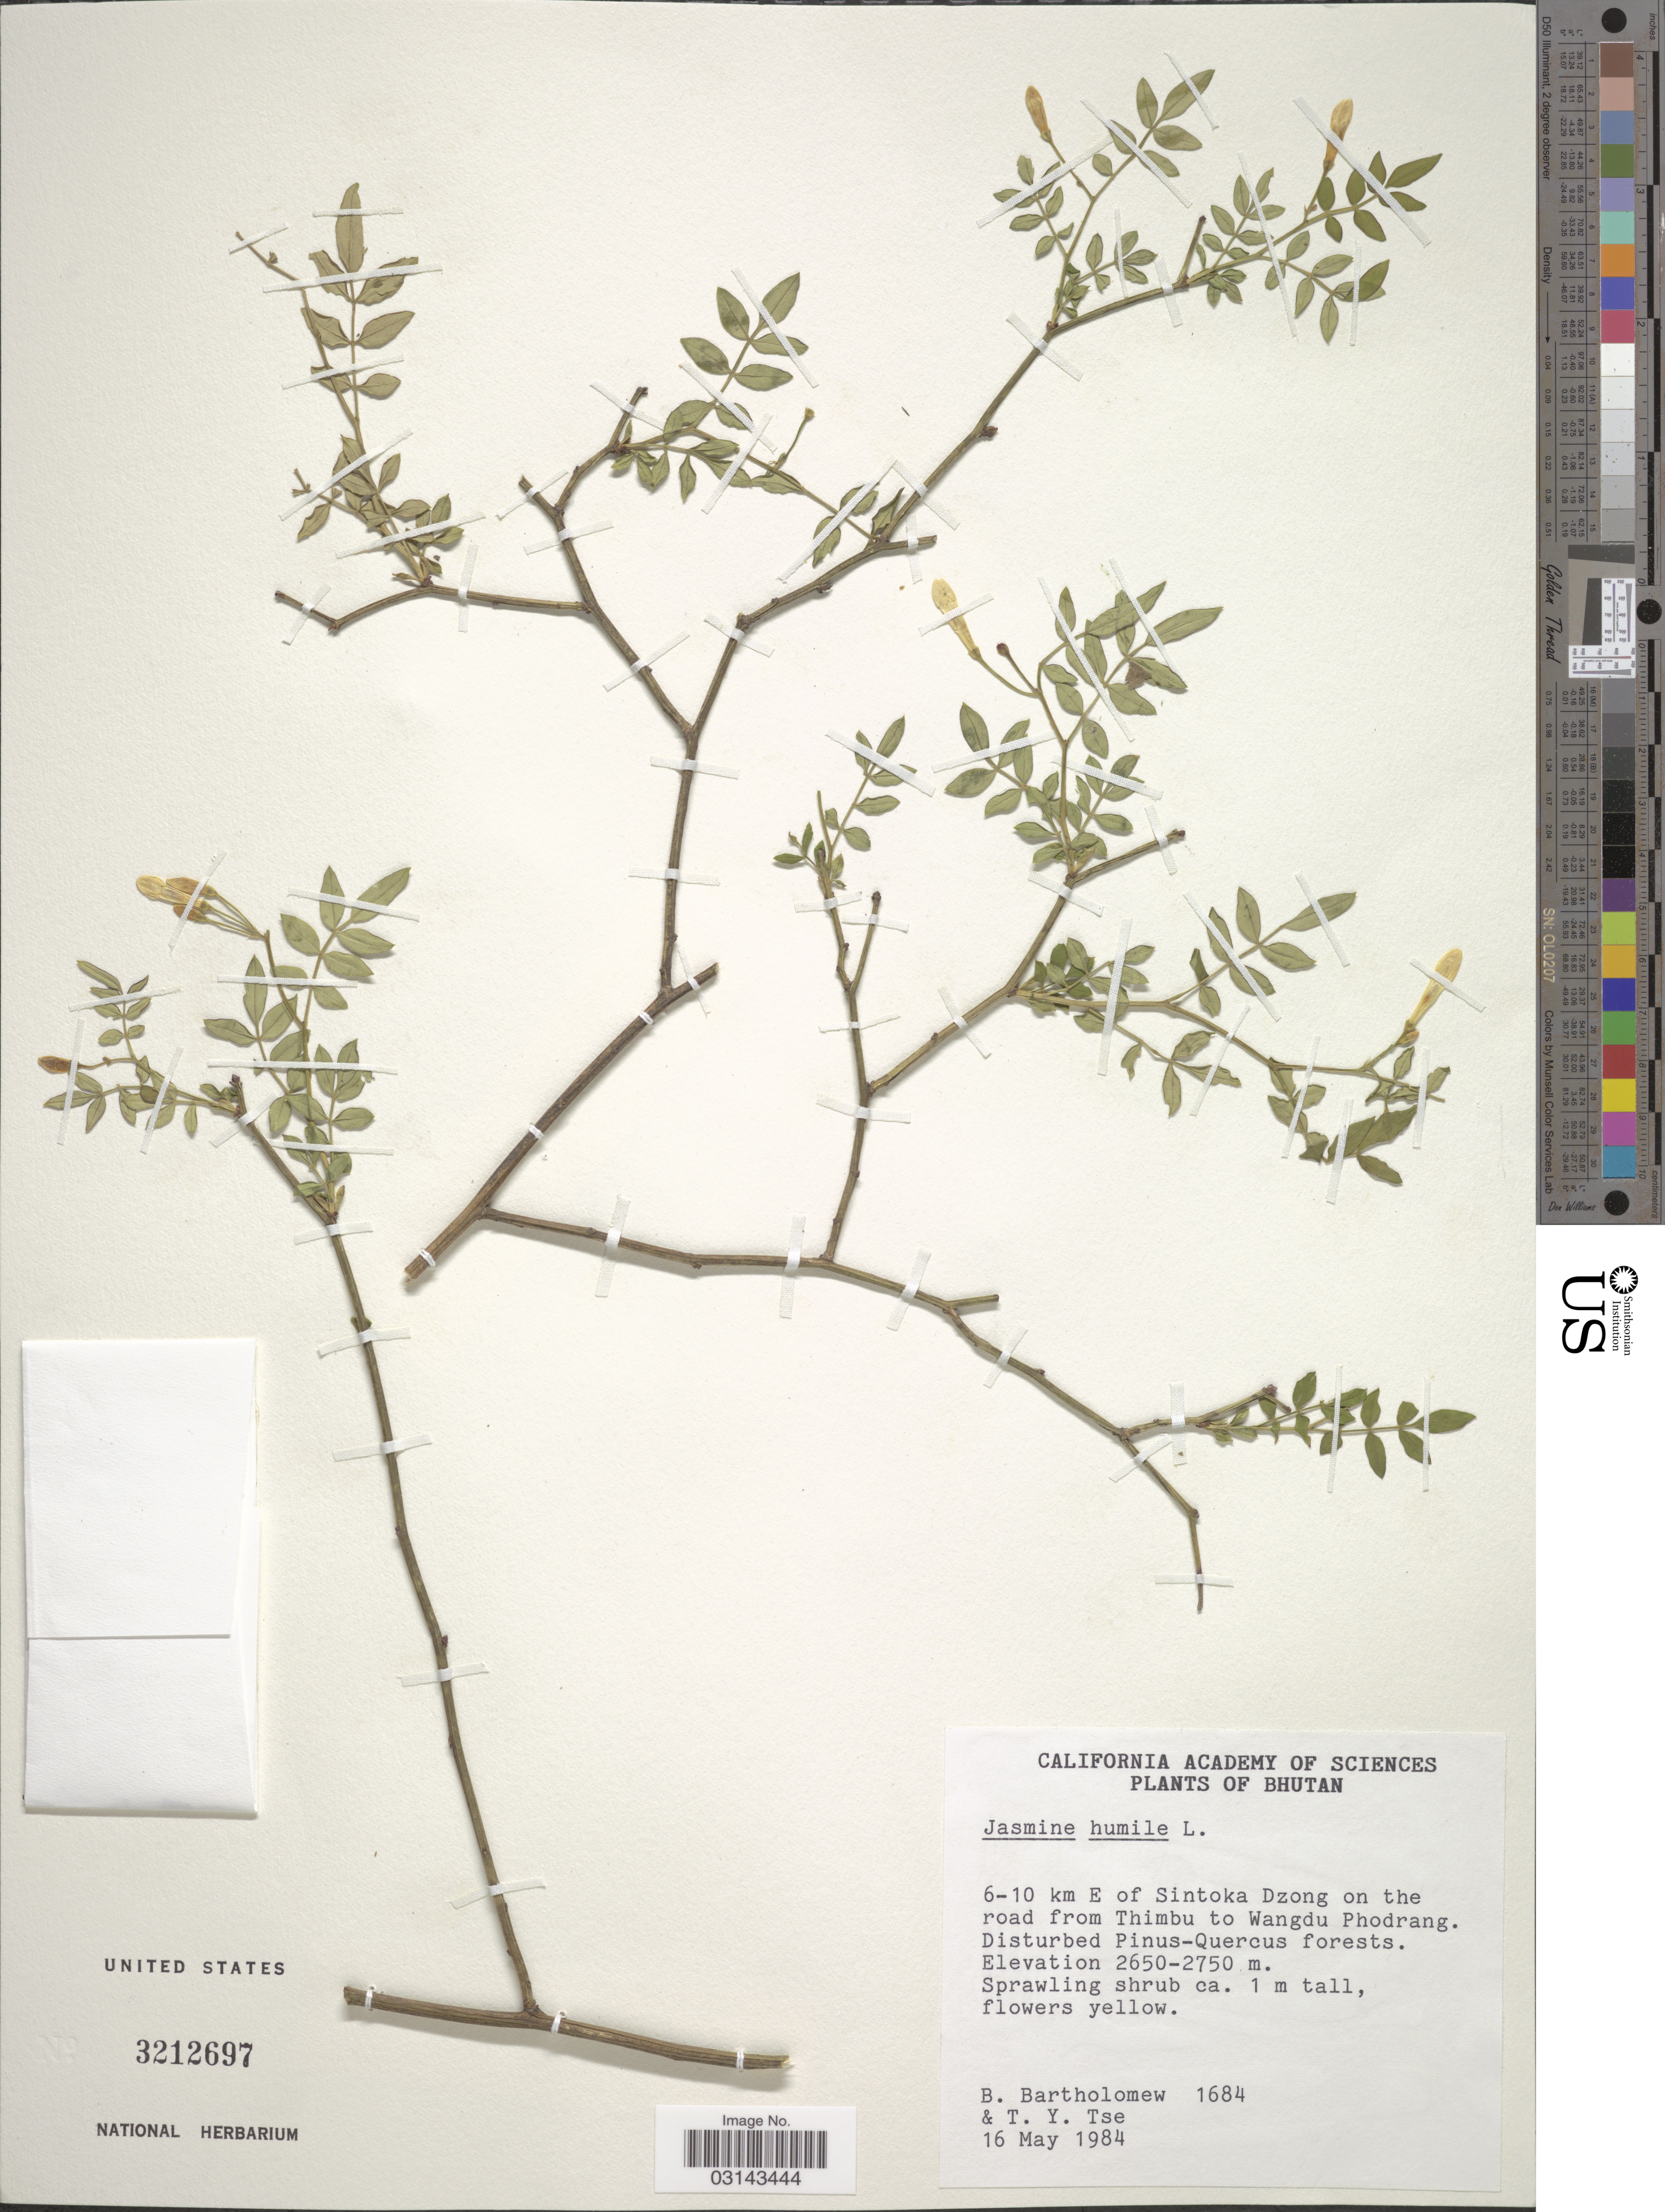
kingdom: Plantae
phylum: Tracheophyta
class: Magnoliopsida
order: Lamiales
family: Oleaceae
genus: Jasminum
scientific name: Jasminum humile var. humile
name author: L.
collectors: B. Bartholomew & T. Tse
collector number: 1684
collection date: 1984-05-16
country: Bhutan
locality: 6-10 km E of Sintoka Dzong on the road from Thimbu to Wangdu Phodrang.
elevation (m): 2650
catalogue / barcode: US 3212697